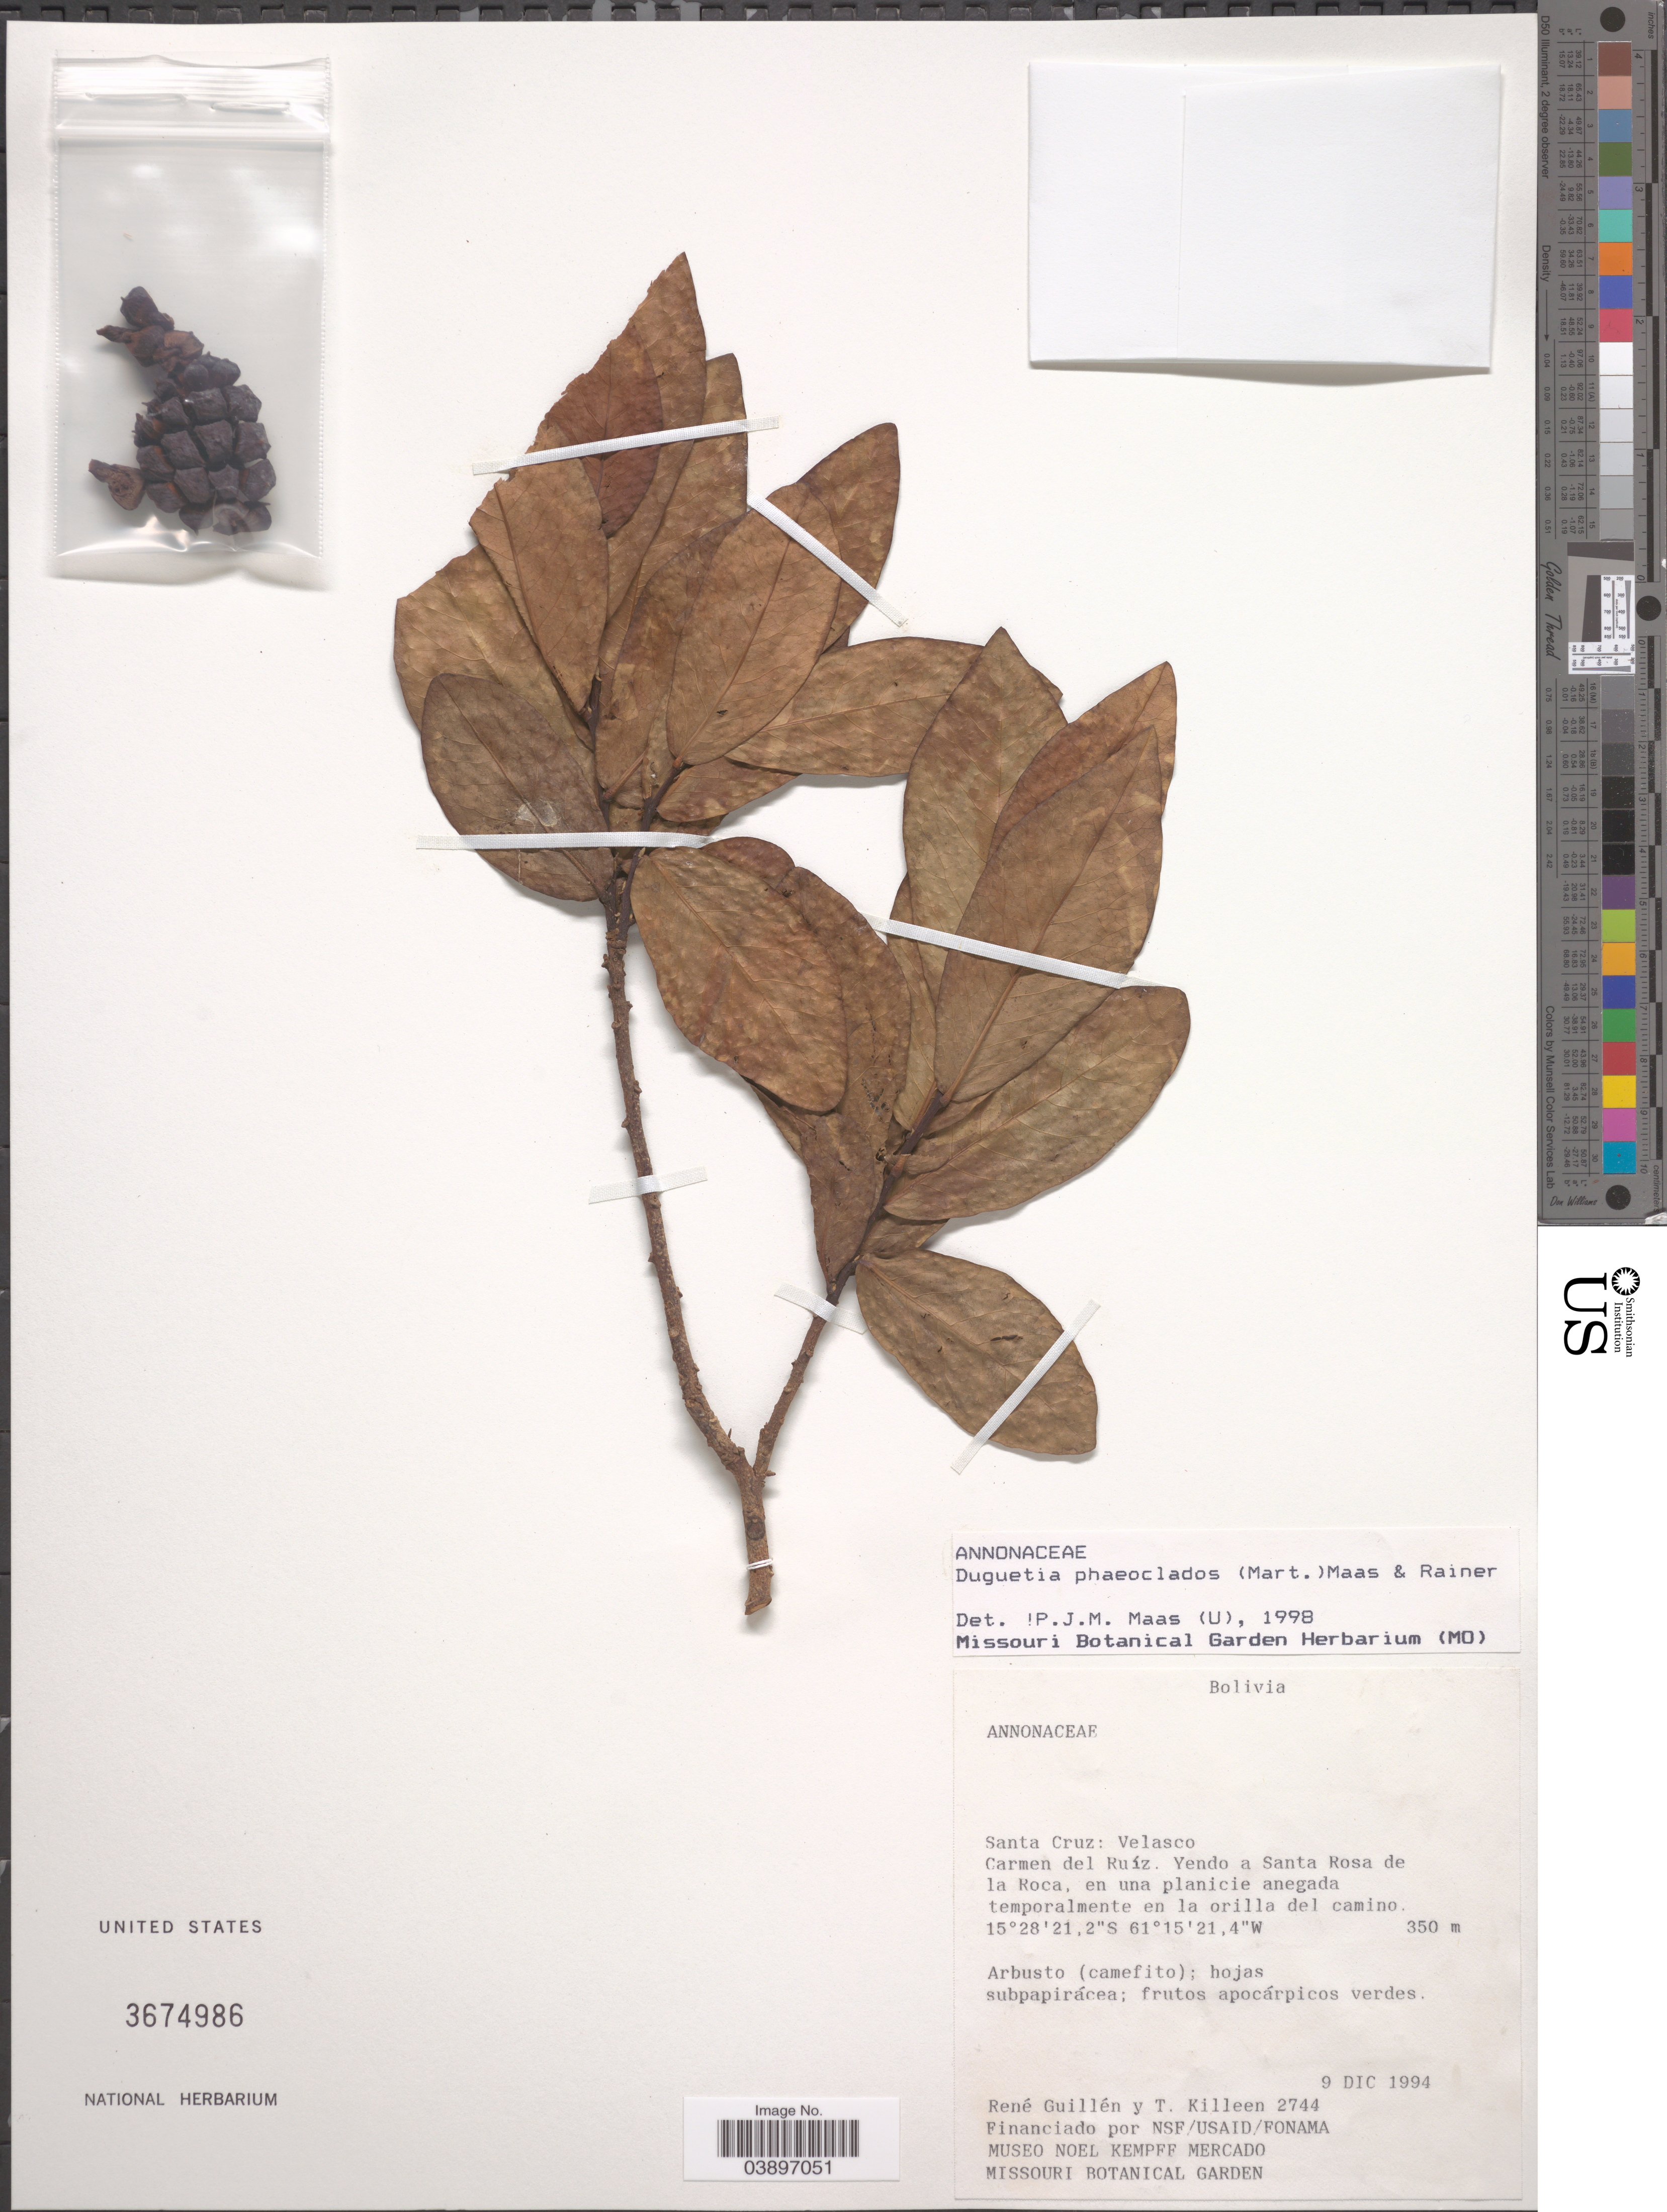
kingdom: Plantae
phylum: Tracheophyta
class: Magnoliopsida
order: Magnoliales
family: Annonaceae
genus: Duguetia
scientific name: Duguetia phaeoclados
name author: (Mart.) Maas & H. Rainer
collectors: R. Guillen & T. J. Killeen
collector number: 2744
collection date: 1994-12-09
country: Bolivia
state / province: Santa Cruz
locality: Velasco. Carmen del Ruíz. Yendo a Santa Rosa de la Roca, en una planicie anegada temporalmente en la orilla del camino.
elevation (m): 350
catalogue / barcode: US 3674986